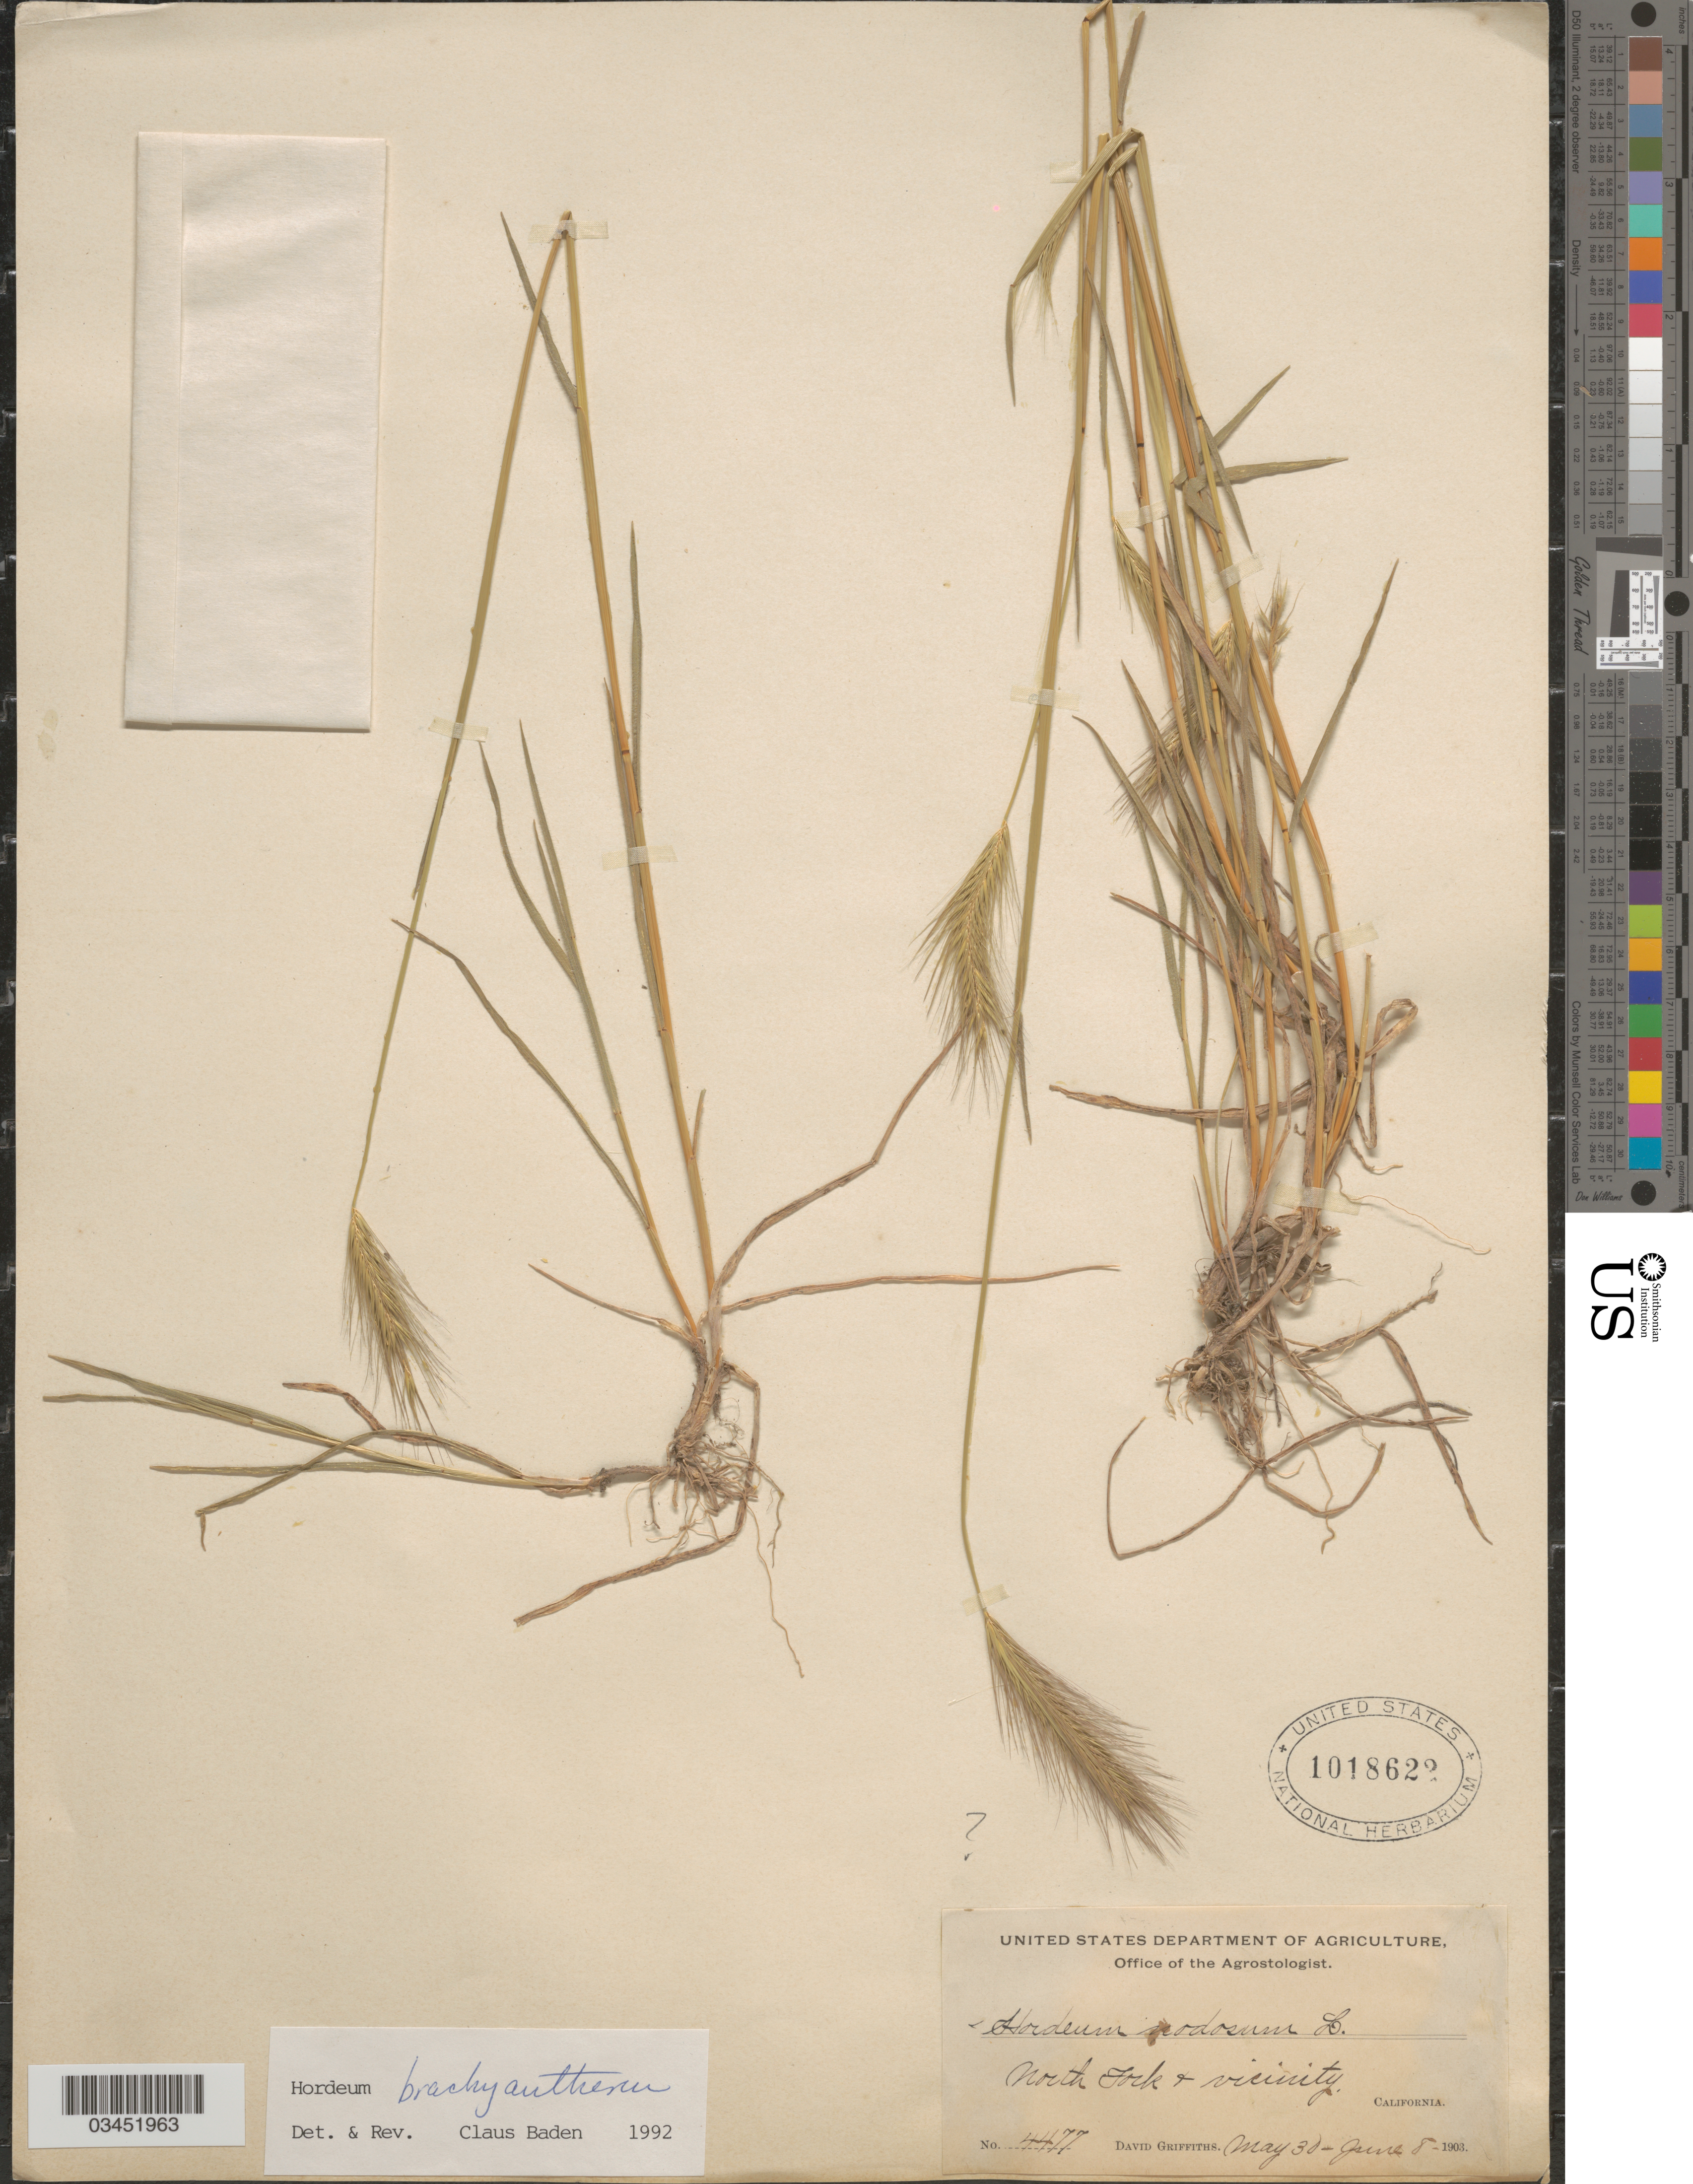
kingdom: Plantae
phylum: Tracheophyta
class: Liliopsida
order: Poales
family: Poaceae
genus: Hordeum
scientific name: Hordeum brachyantherum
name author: Nevski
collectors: D. Griffiths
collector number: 4477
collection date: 1903-05-30/1903-06-08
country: United States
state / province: California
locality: North Fork & vicinity.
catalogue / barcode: US 1018622